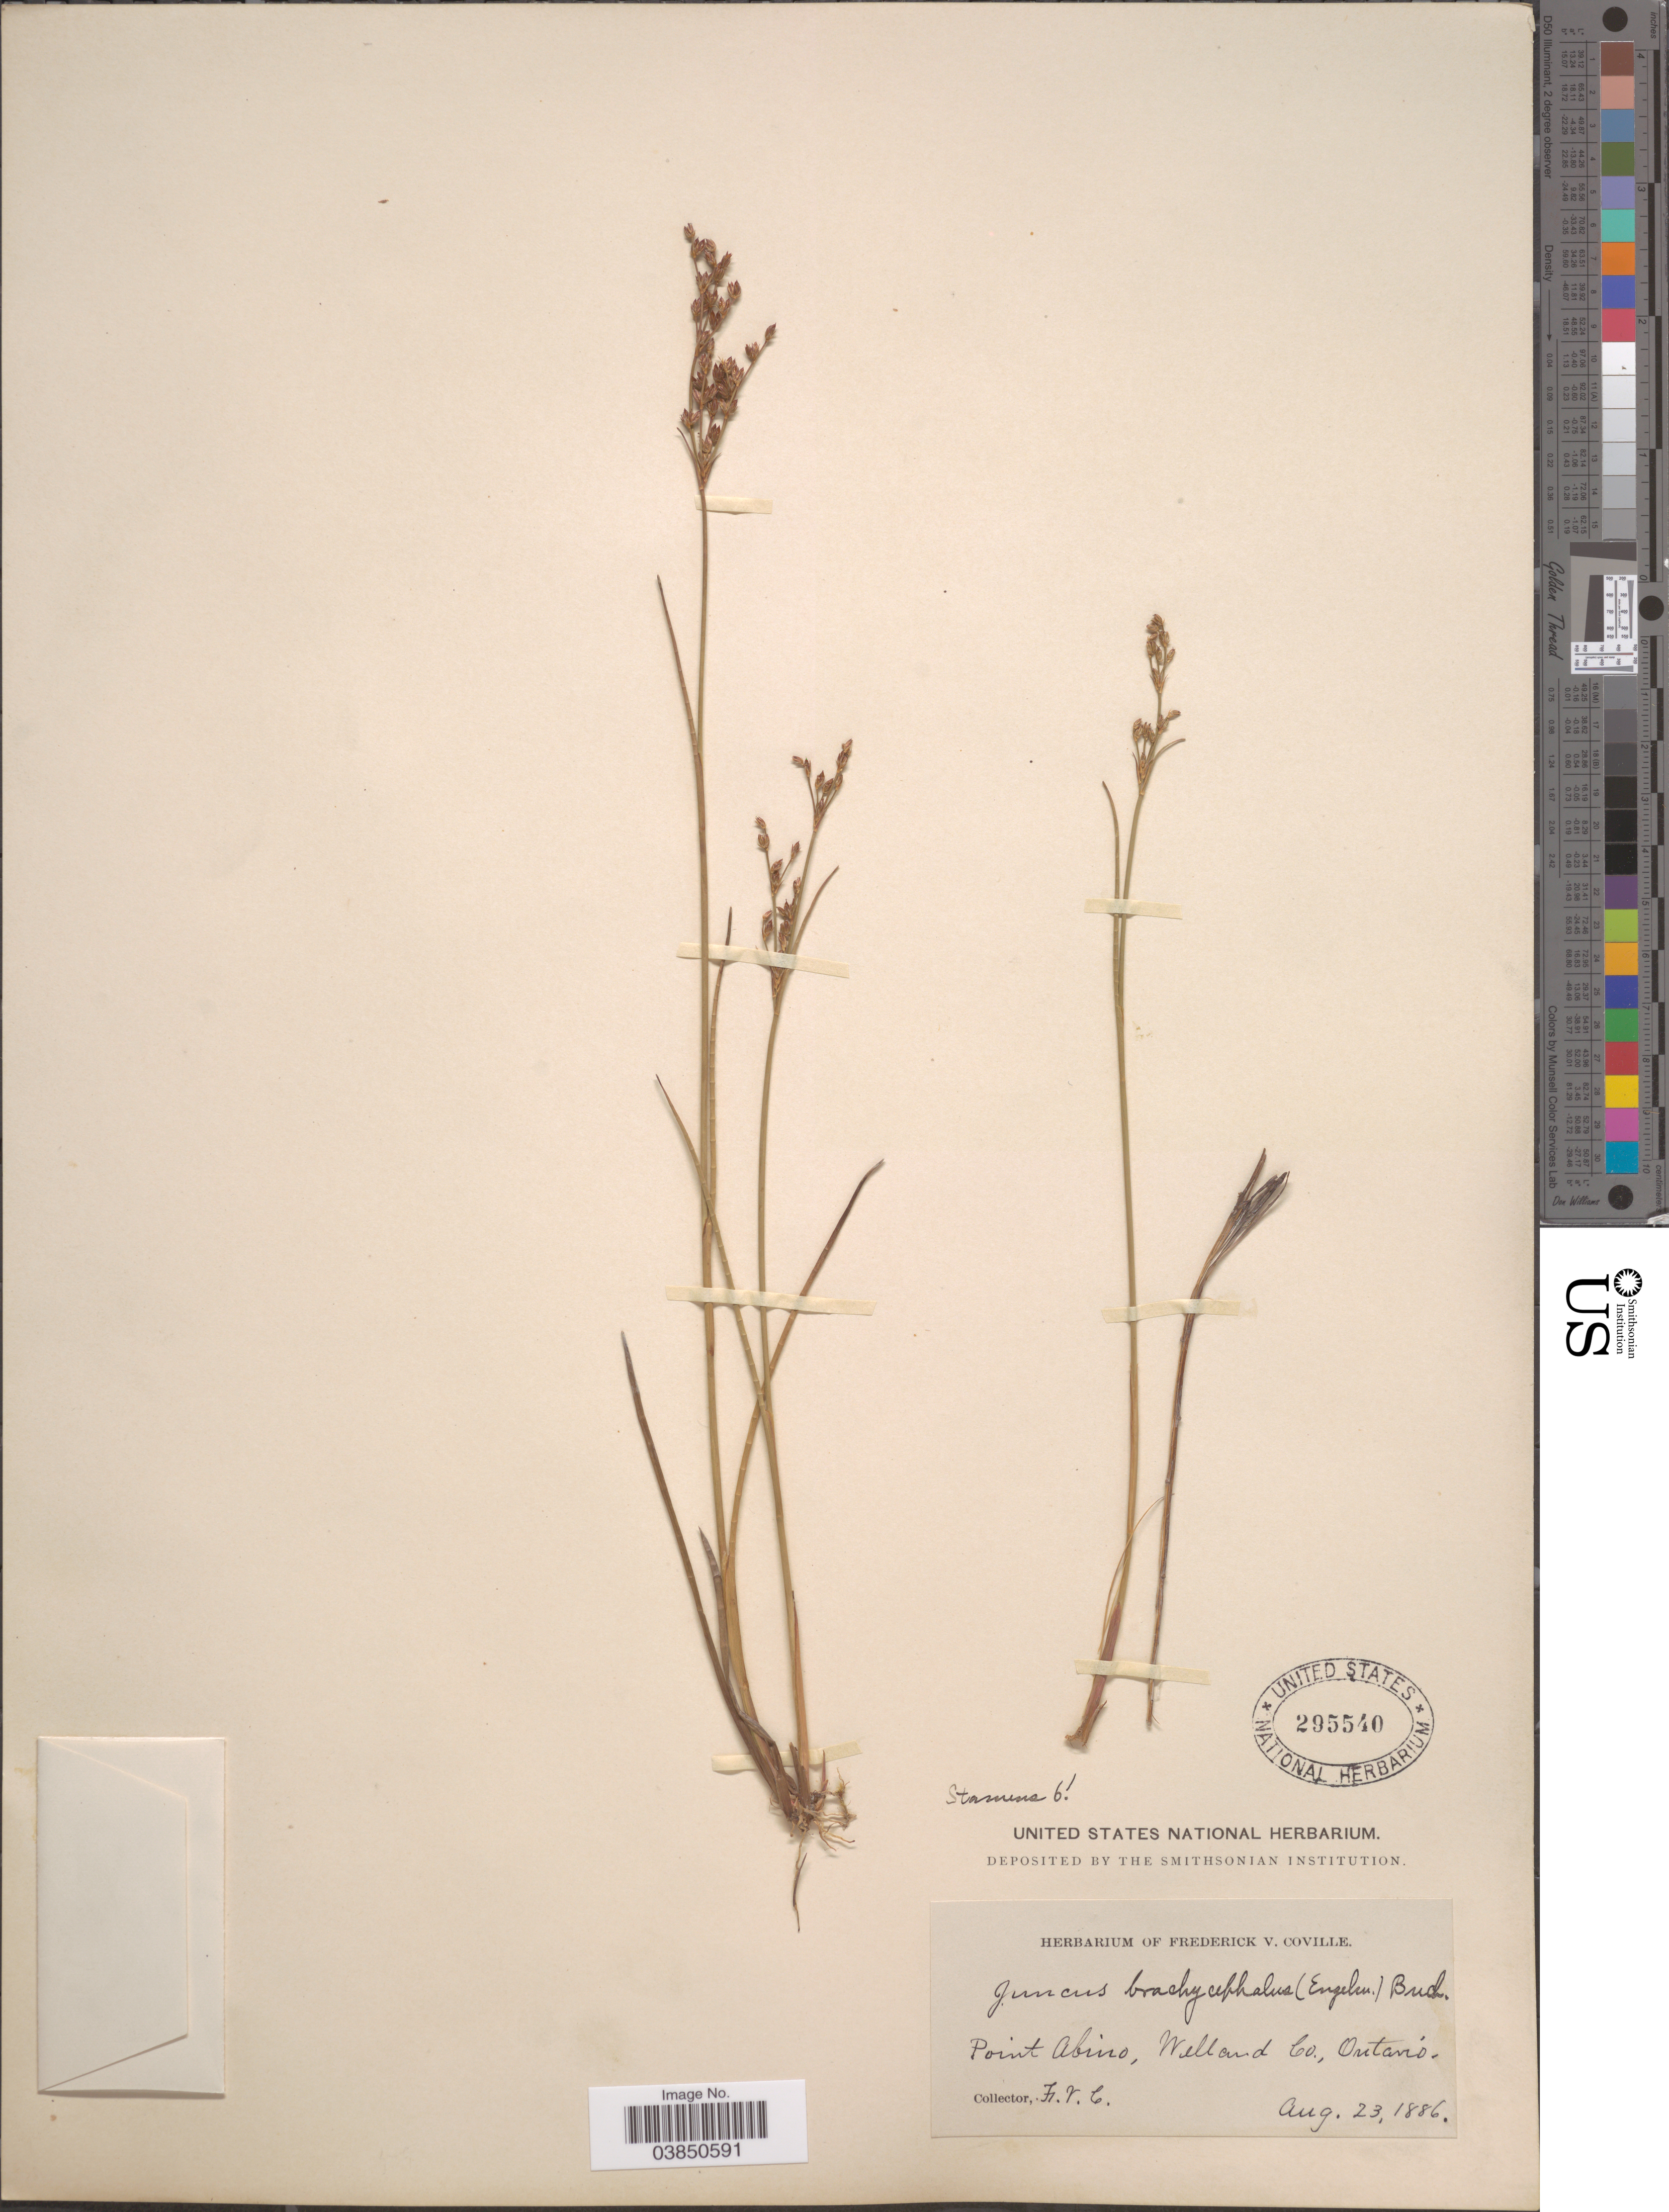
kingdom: Plantae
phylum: Tracheophyta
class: Liliopsida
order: Poales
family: Juncaceae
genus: Juncus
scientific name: Juncus brachycephalus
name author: (Engelm.) Buchenau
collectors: F. V. Coville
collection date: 1886-08-23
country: Canada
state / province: Ontario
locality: Point Abino, Wellard Co.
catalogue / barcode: US 295540